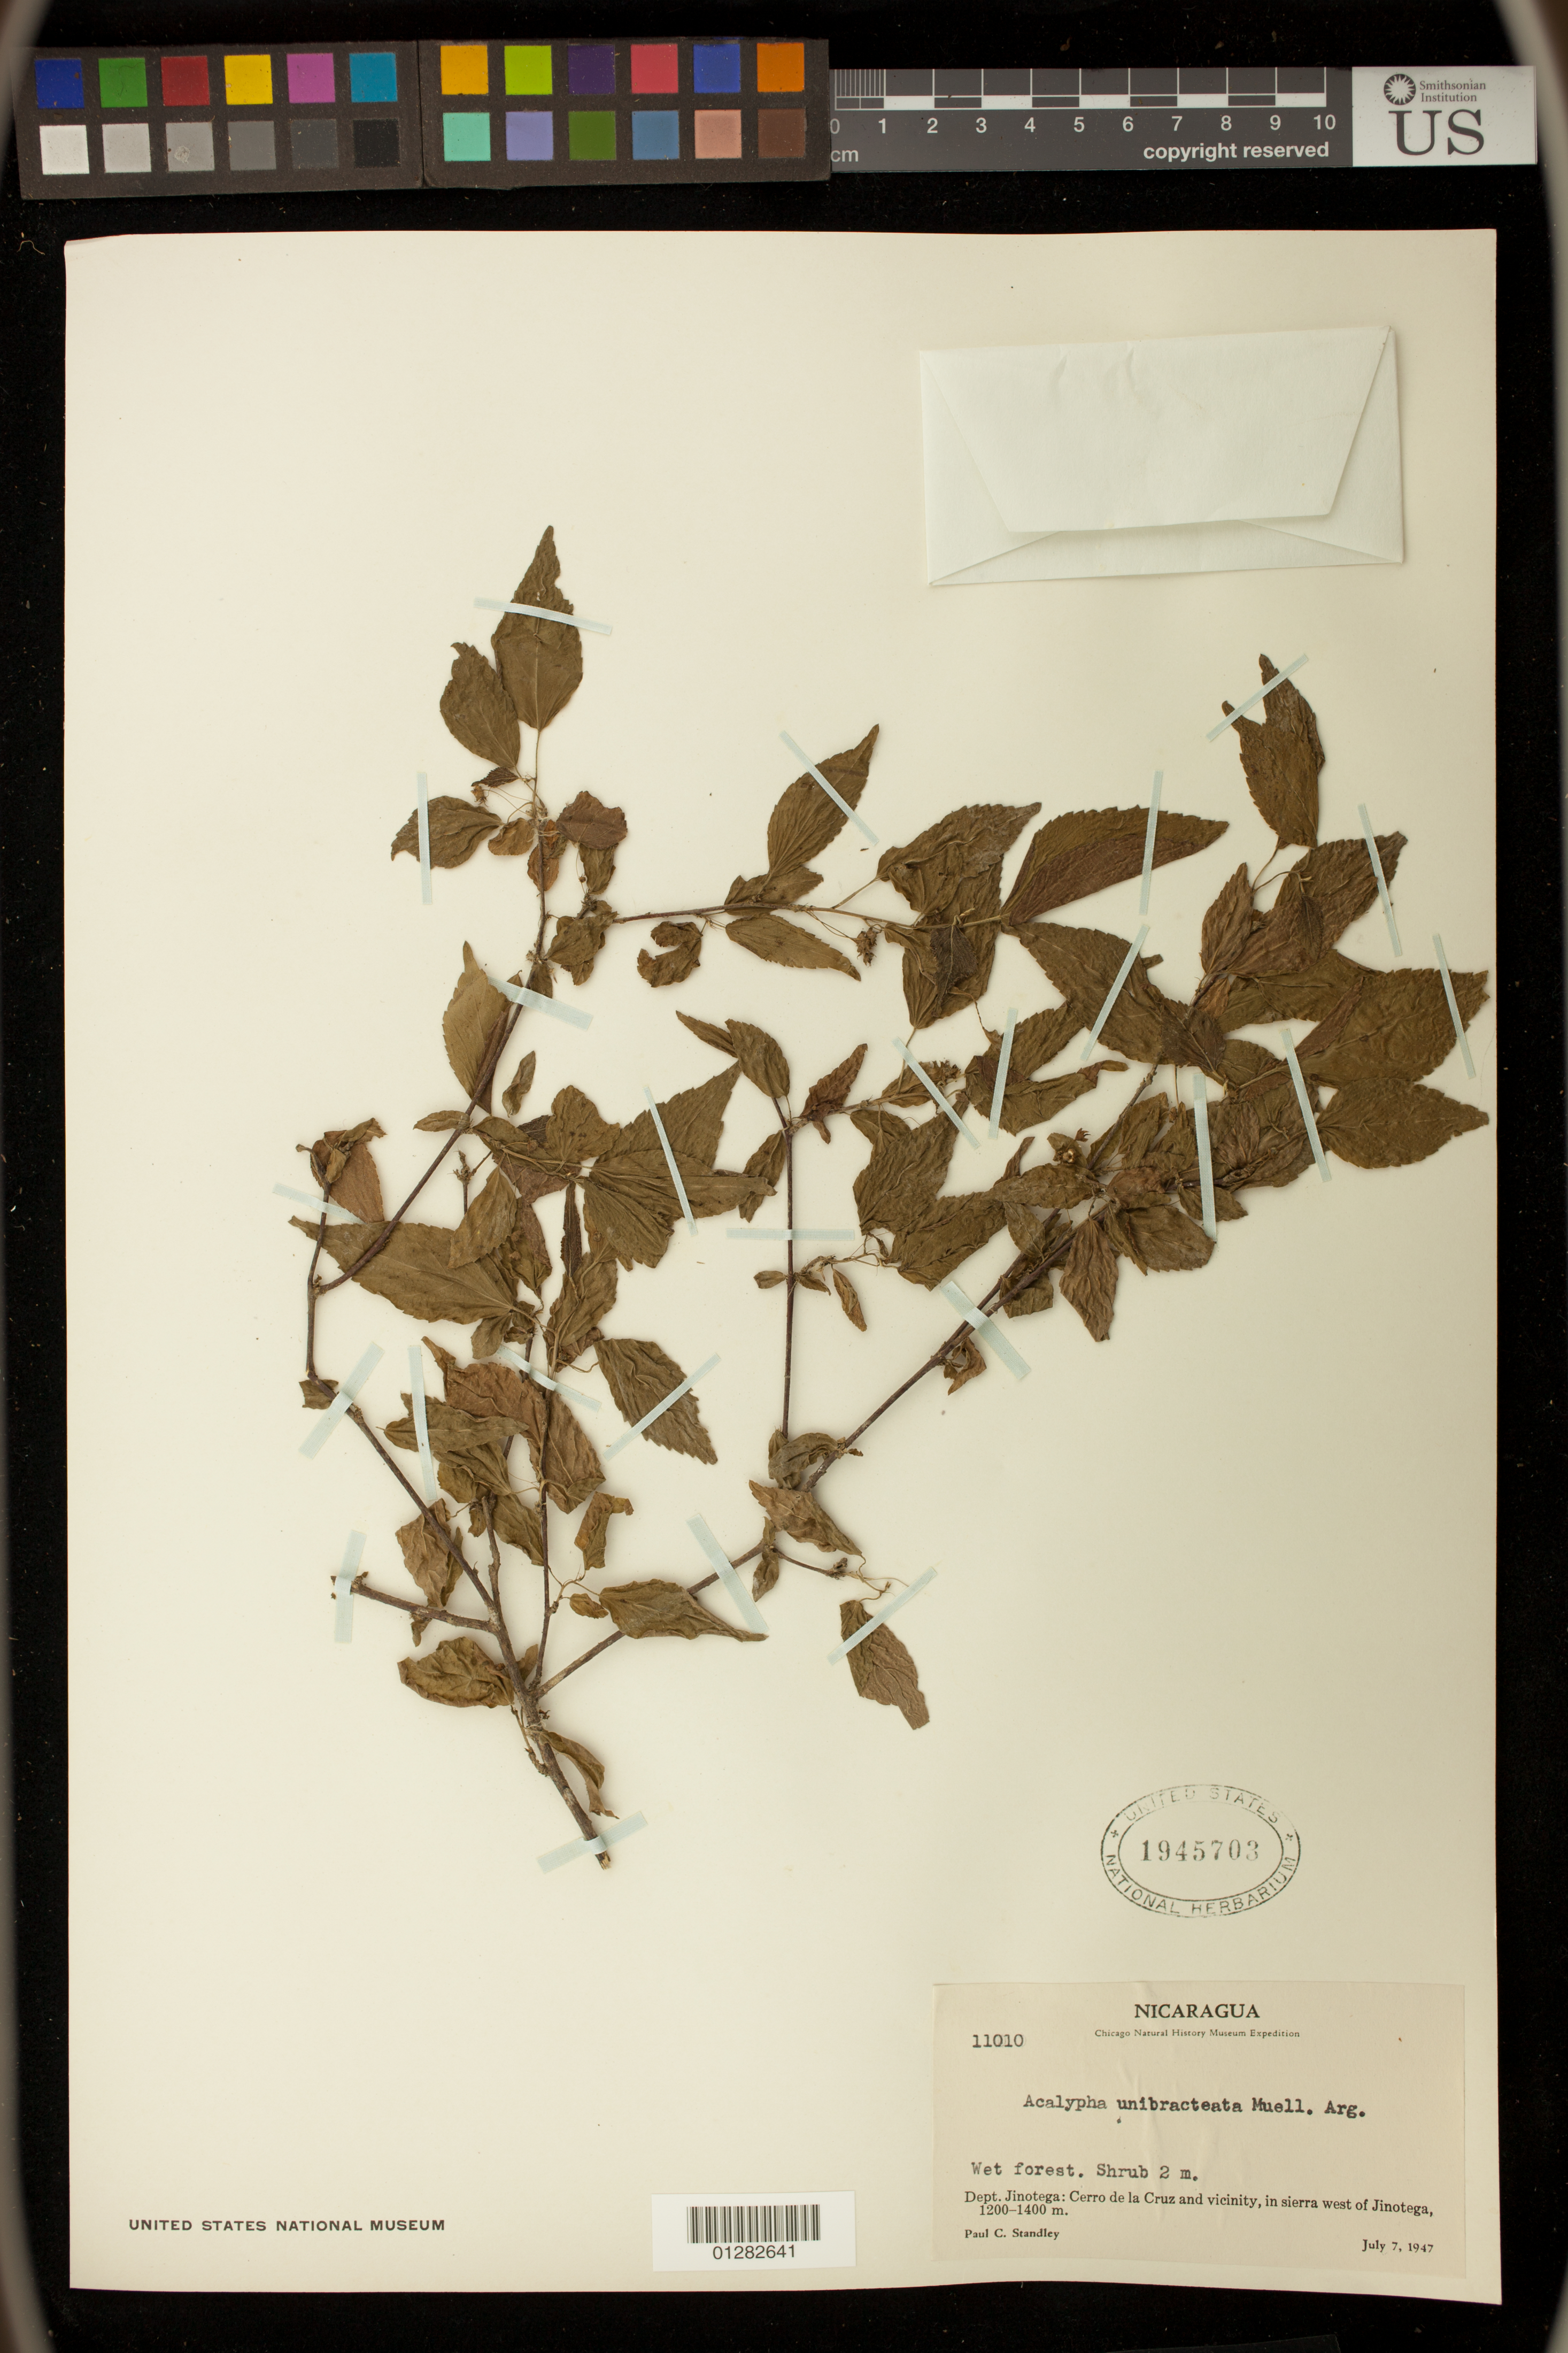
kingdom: Plantae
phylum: Tracheophyta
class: Magnoliopsida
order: Malpighiales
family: Euphorbiaceae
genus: Acalypha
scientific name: Acalypha unibracteata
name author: Müll. Arg.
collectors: G. B. Hinton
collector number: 11010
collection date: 1947-07-07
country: Nicaragua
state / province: Jinotega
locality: Cerro de la Cruz and vicinity, in sierra west of Jinotega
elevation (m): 1200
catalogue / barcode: US 1945703